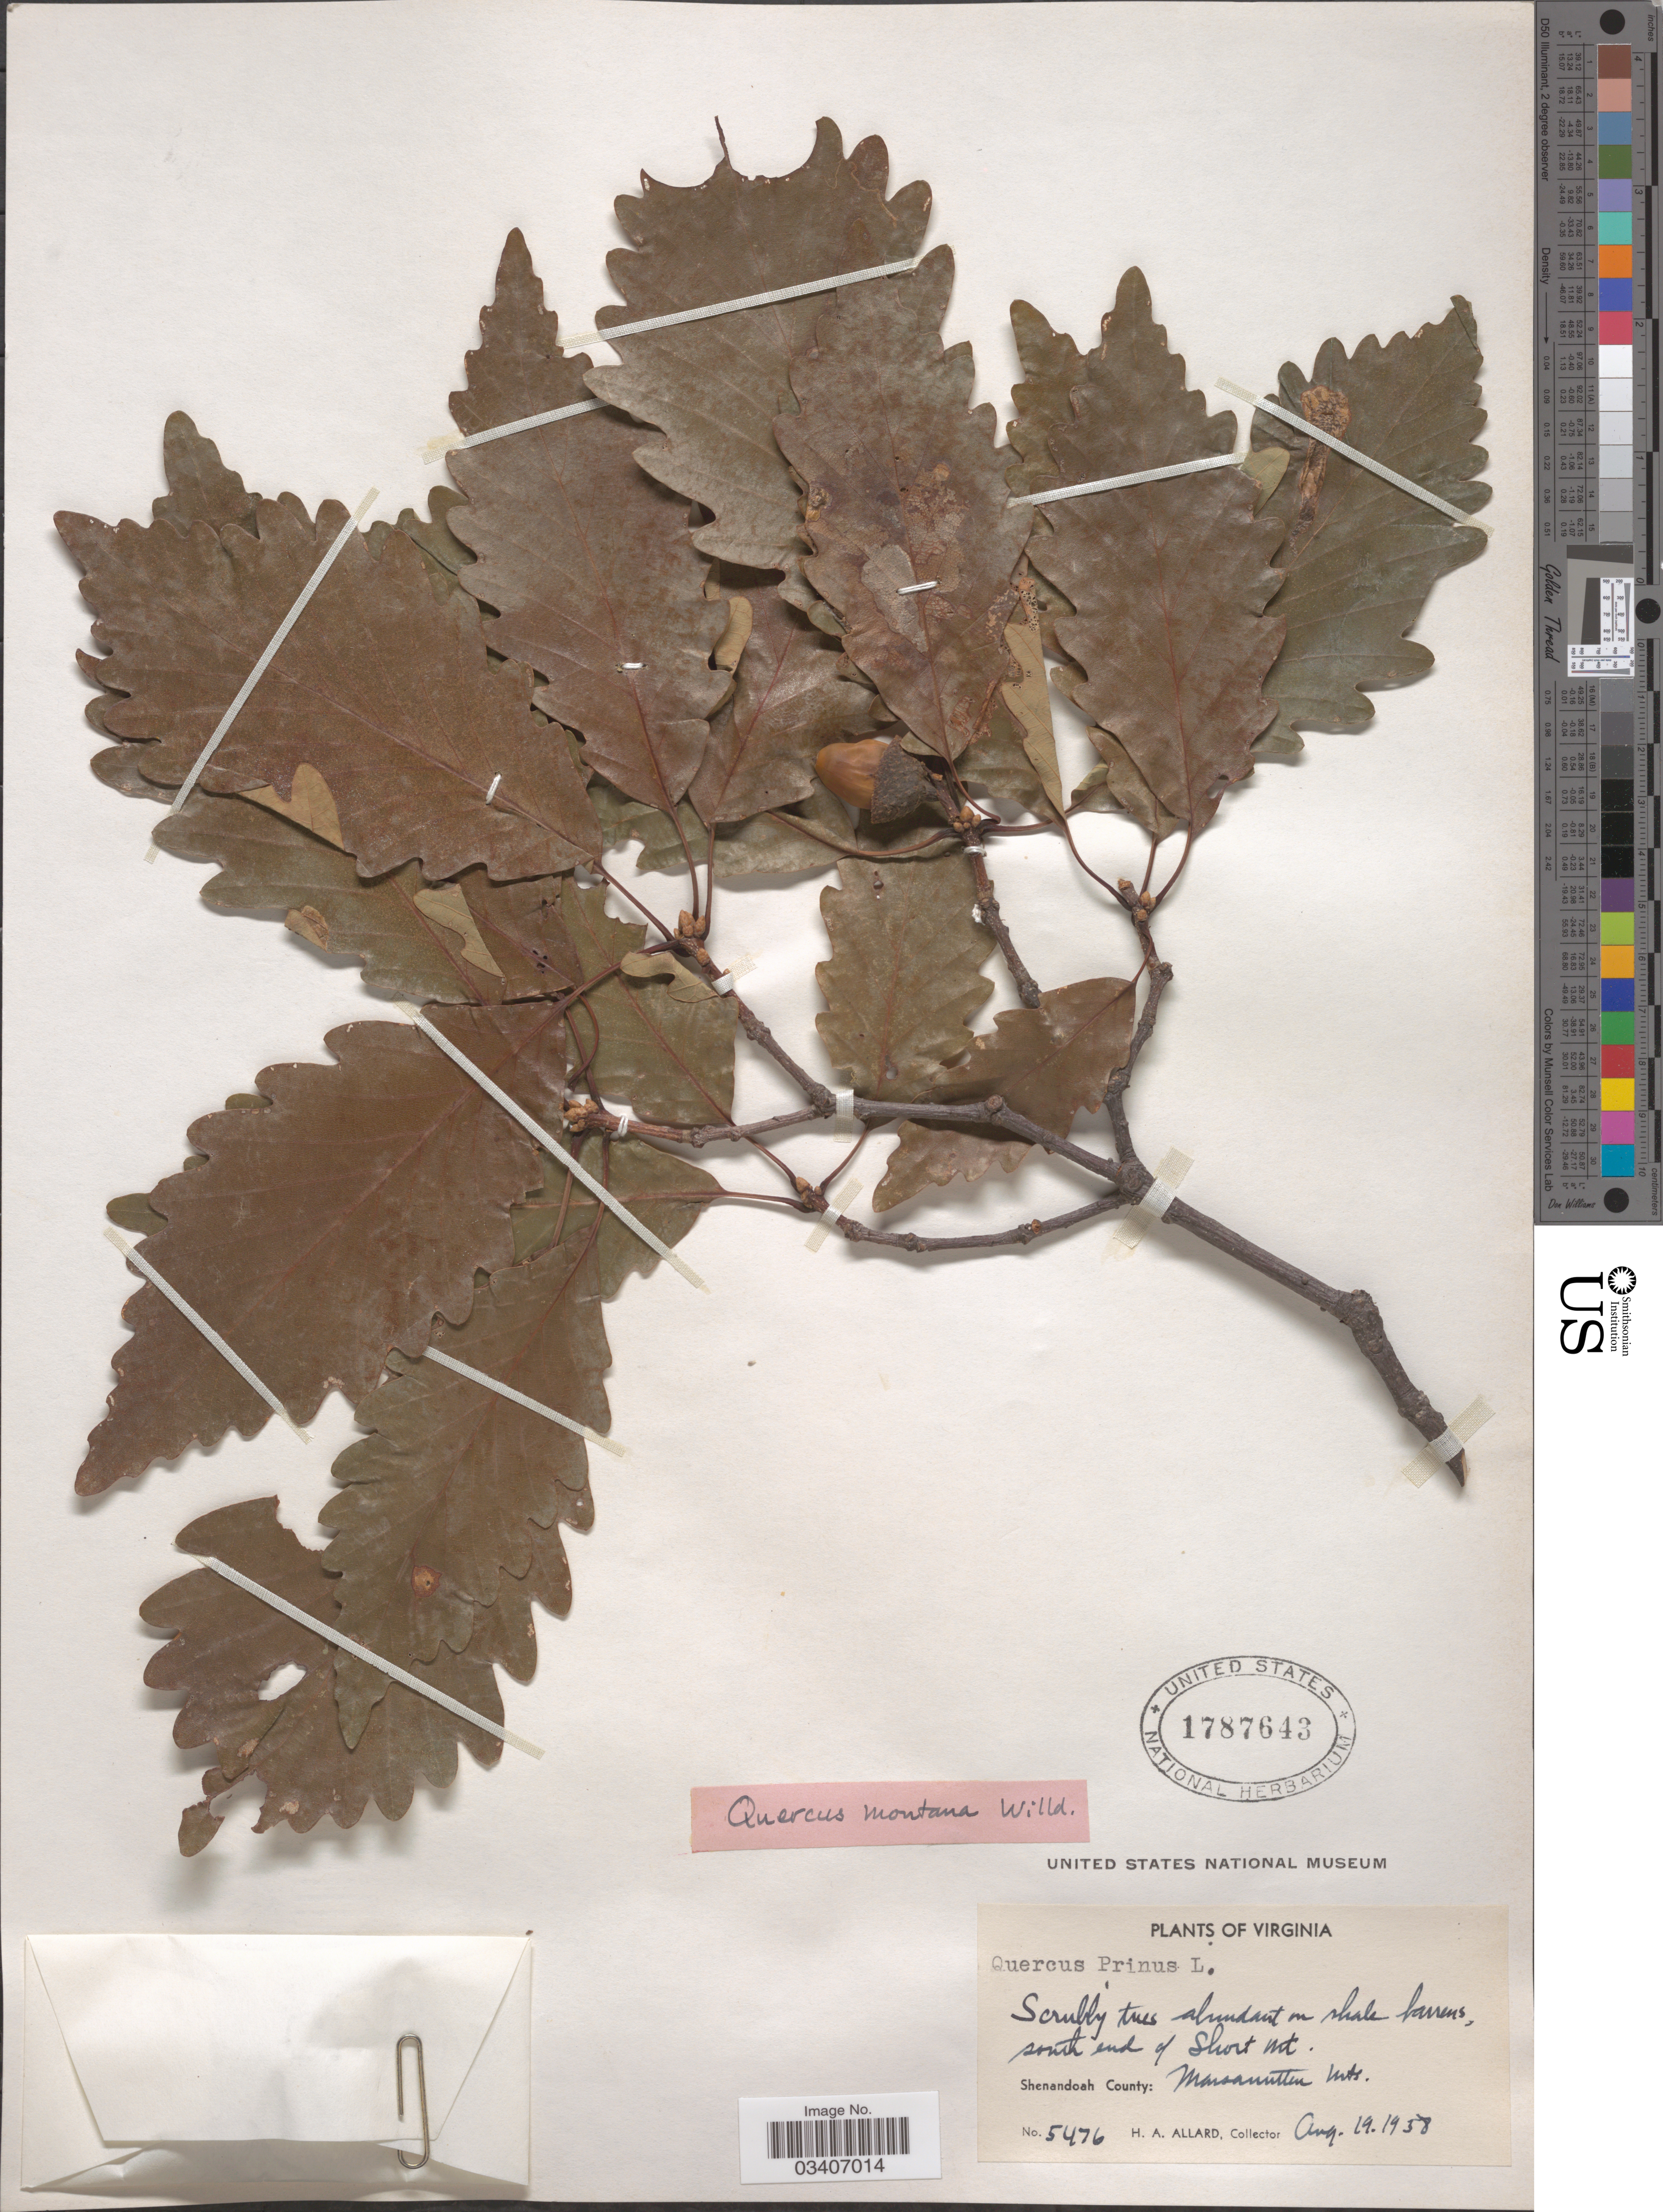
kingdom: Plantae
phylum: Tracheophyta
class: Magnoliopsida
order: Fagales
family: Fagaceae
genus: Quercus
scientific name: Quercus montana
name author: Willd.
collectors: H. A. Allard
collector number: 5476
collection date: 1958-08-19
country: United States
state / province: Virginia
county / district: Shenandoah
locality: South end of Short Mt. Shenandoah County: Massanutten Mts.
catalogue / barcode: US 1787643